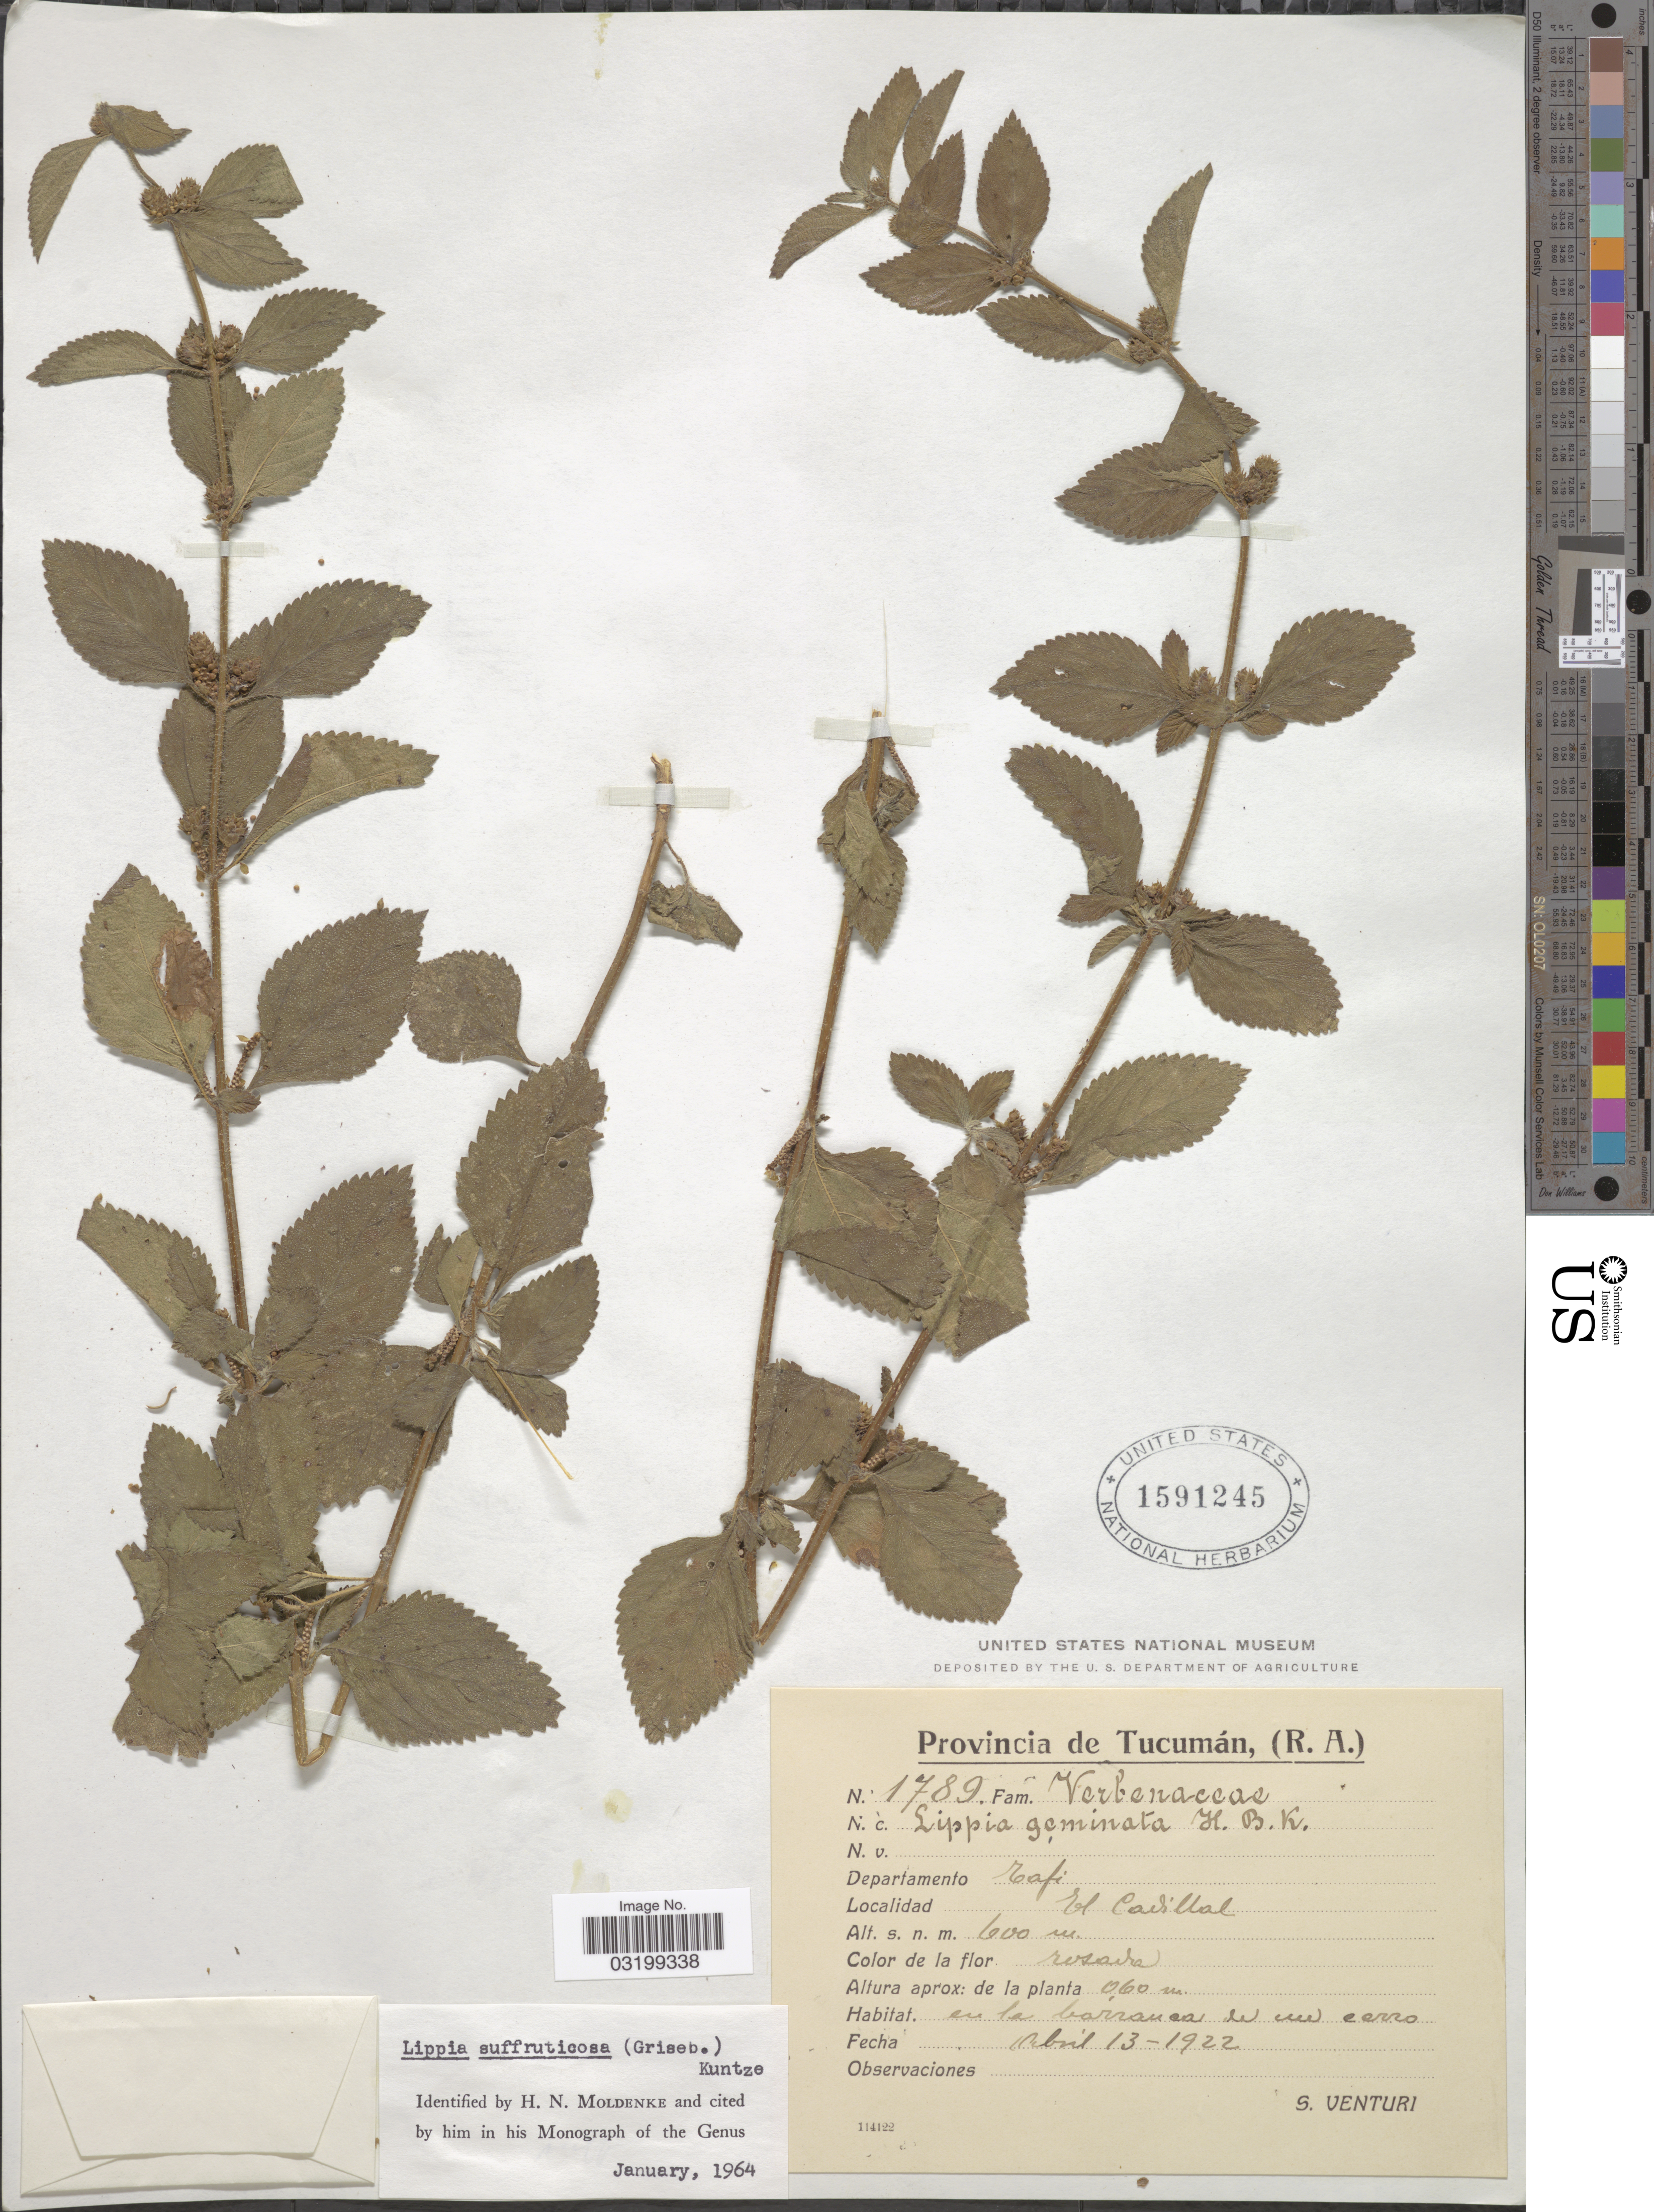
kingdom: Plantae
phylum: Tracheophyta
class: Magnoliopsida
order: Lamiales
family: Verbenaceae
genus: Lippia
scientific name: Lippia suffruticosa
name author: (Griseb.) Kuntze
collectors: S. Venturi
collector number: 1789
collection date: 1922-04-13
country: Argentina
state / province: Tucuman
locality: Departamento Tafi. El Cadillal.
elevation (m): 600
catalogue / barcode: US 1591245